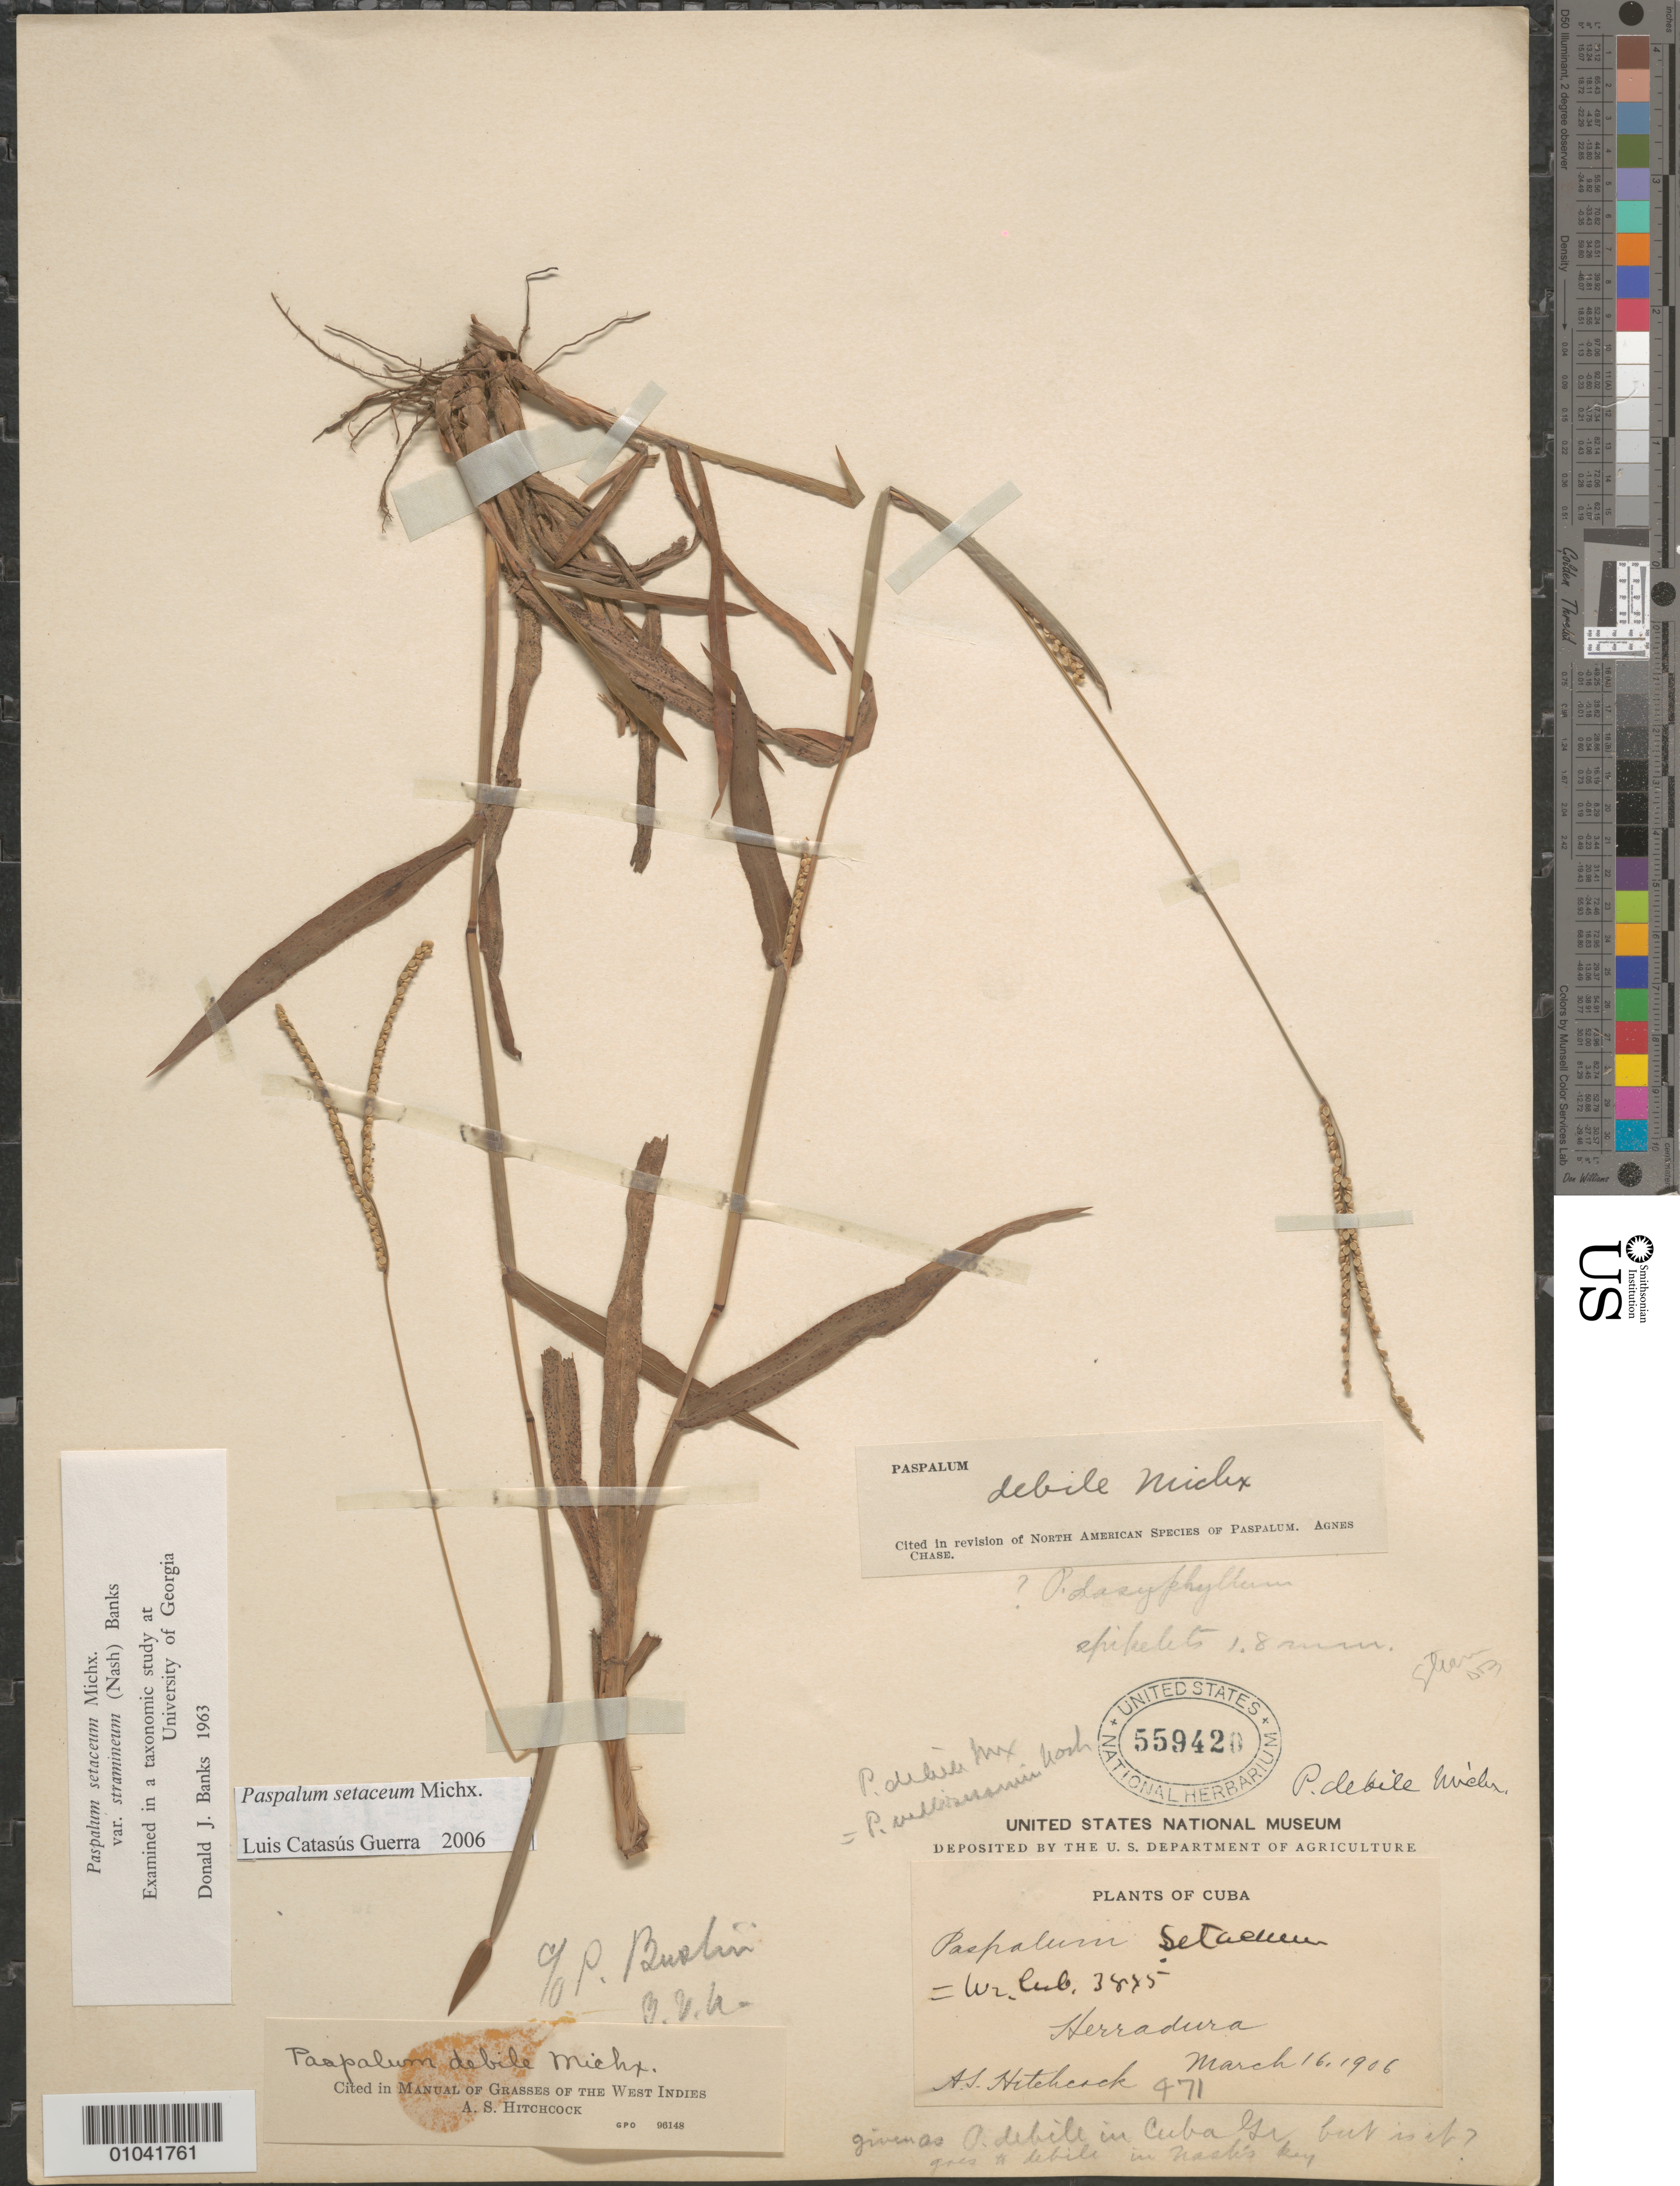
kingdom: Plantae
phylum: Tracheophyta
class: Liliopsida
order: Poales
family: Poaceae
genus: Paspalum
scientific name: Paspalum setaceum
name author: Michx.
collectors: A. S. Hitchcock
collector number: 471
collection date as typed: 16 Mar 1906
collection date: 1906-03-16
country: Cuba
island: Cuba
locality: Herradura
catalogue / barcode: US 559420